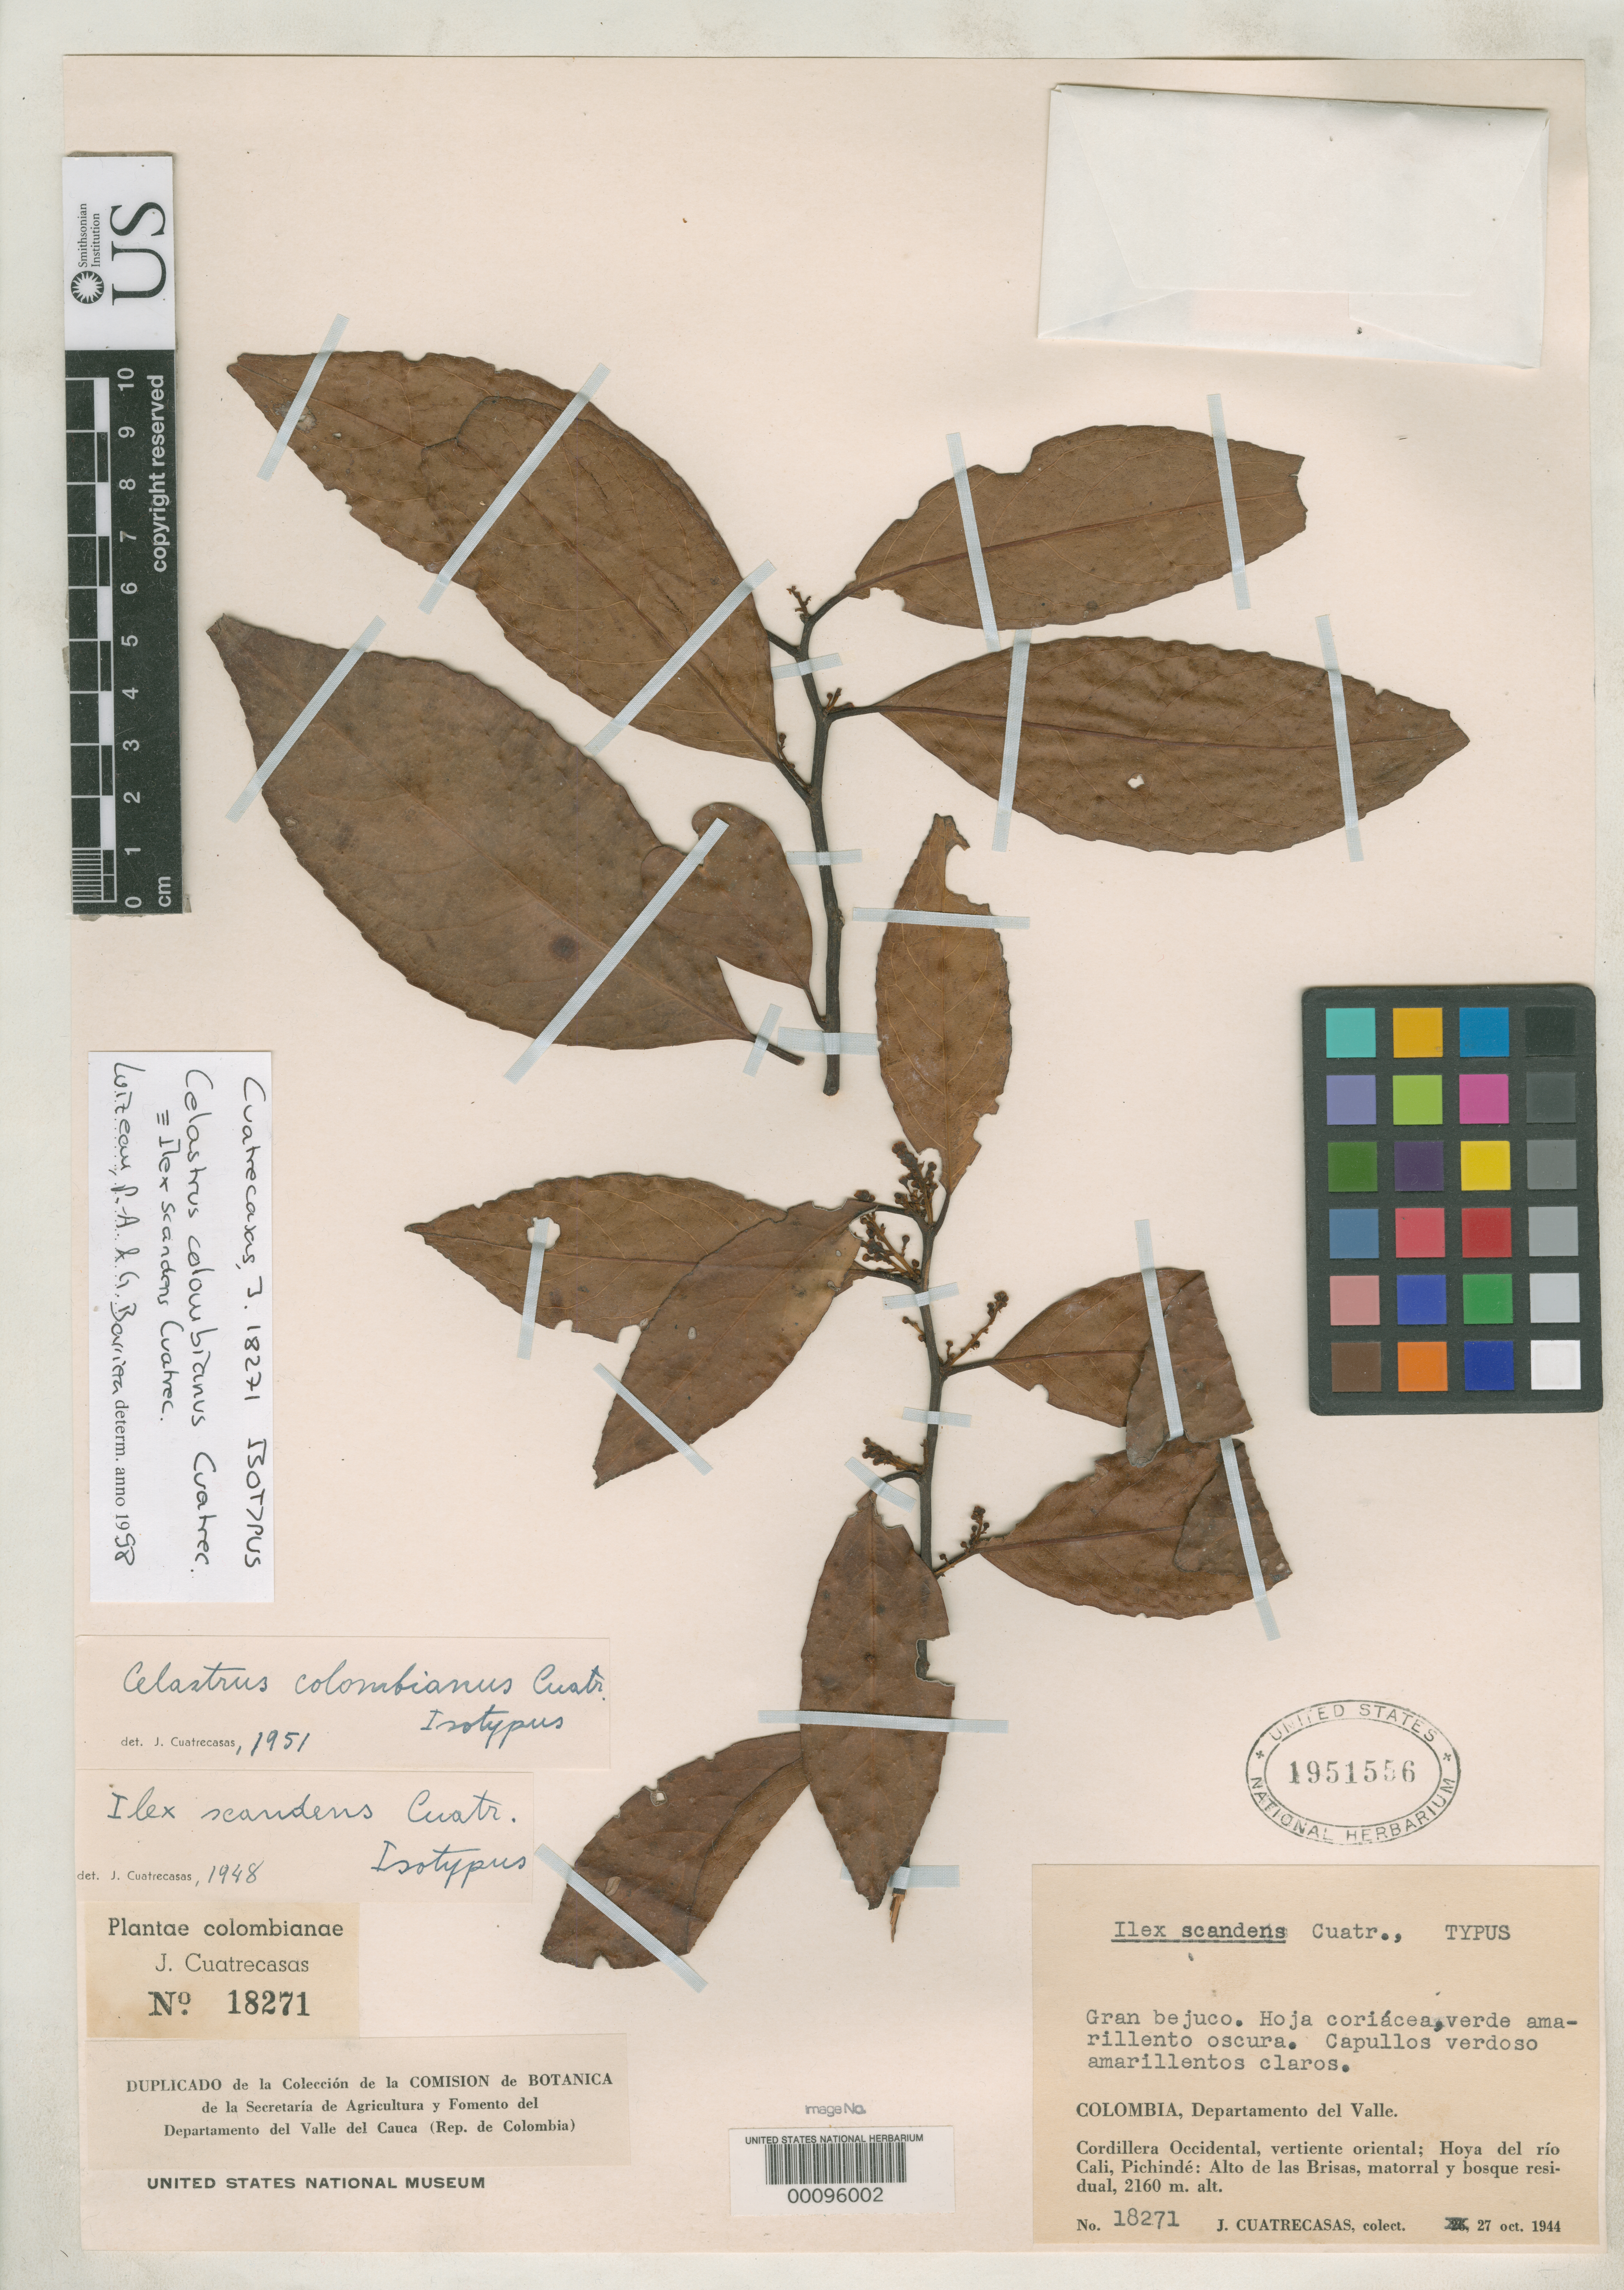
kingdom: Plantae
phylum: Tracheophyta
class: Magnoliopsida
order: Aquifoliales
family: Aquifoliaceae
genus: Ilex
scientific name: Ilex scandens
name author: Cuatrec.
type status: Isotype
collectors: J. Cuatrecasas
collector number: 18271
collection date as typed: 27 Oct 1944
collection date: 1944-10-27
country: Colombia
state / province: Valle del Cauca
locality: Cordillera Oriental, Vertiente Oriental, Hoya del Rio Cali, Pichinche, Alto de las Brisas.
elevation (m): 2160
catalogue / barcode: US 1951556